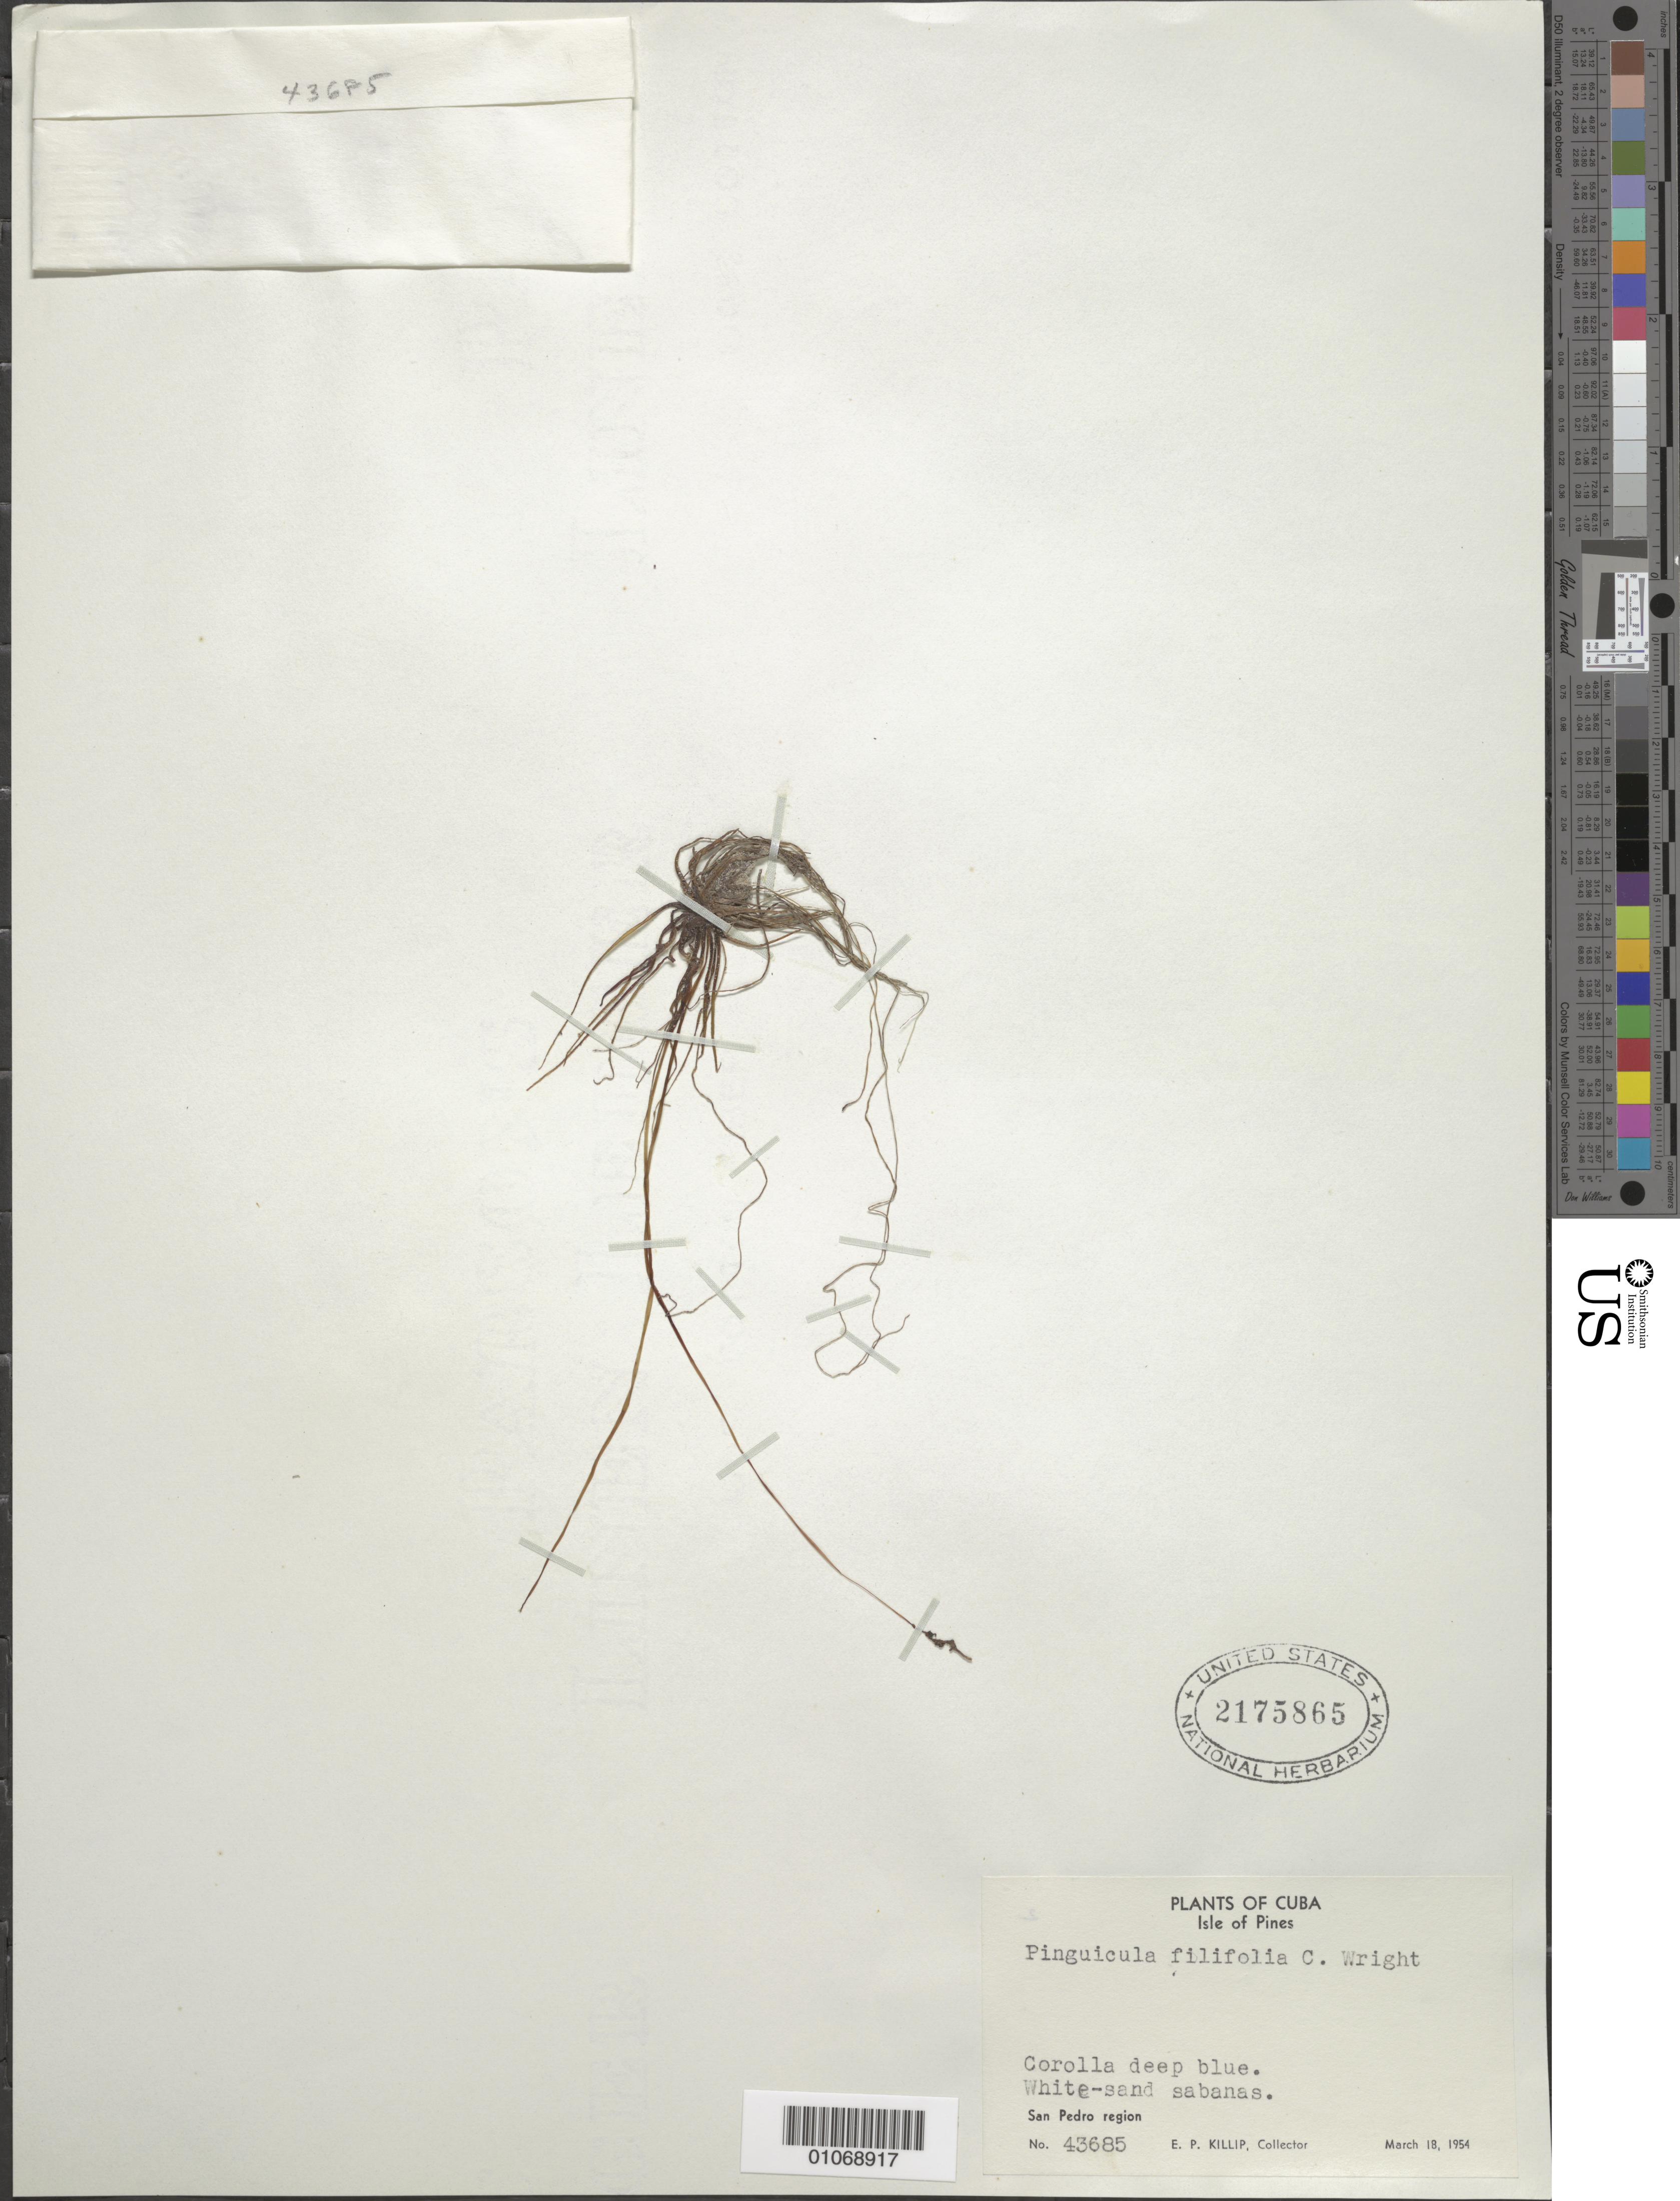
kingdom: Plantae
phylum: Tracheophyta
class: Magnoliopsida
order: Lamiales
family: Lentibulariaceae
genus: Pinguicula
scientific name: Pinguicula filifolia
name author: C. Wright ex Griseb.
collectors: E. P. Killip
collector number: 43685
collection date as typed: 18 Mar 1954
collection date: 1954-03-18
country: Cuba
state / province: Isla de La Juventud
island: Isla de la Juventud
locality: San Pedro region White-sand savannas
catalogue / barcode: US 2175865